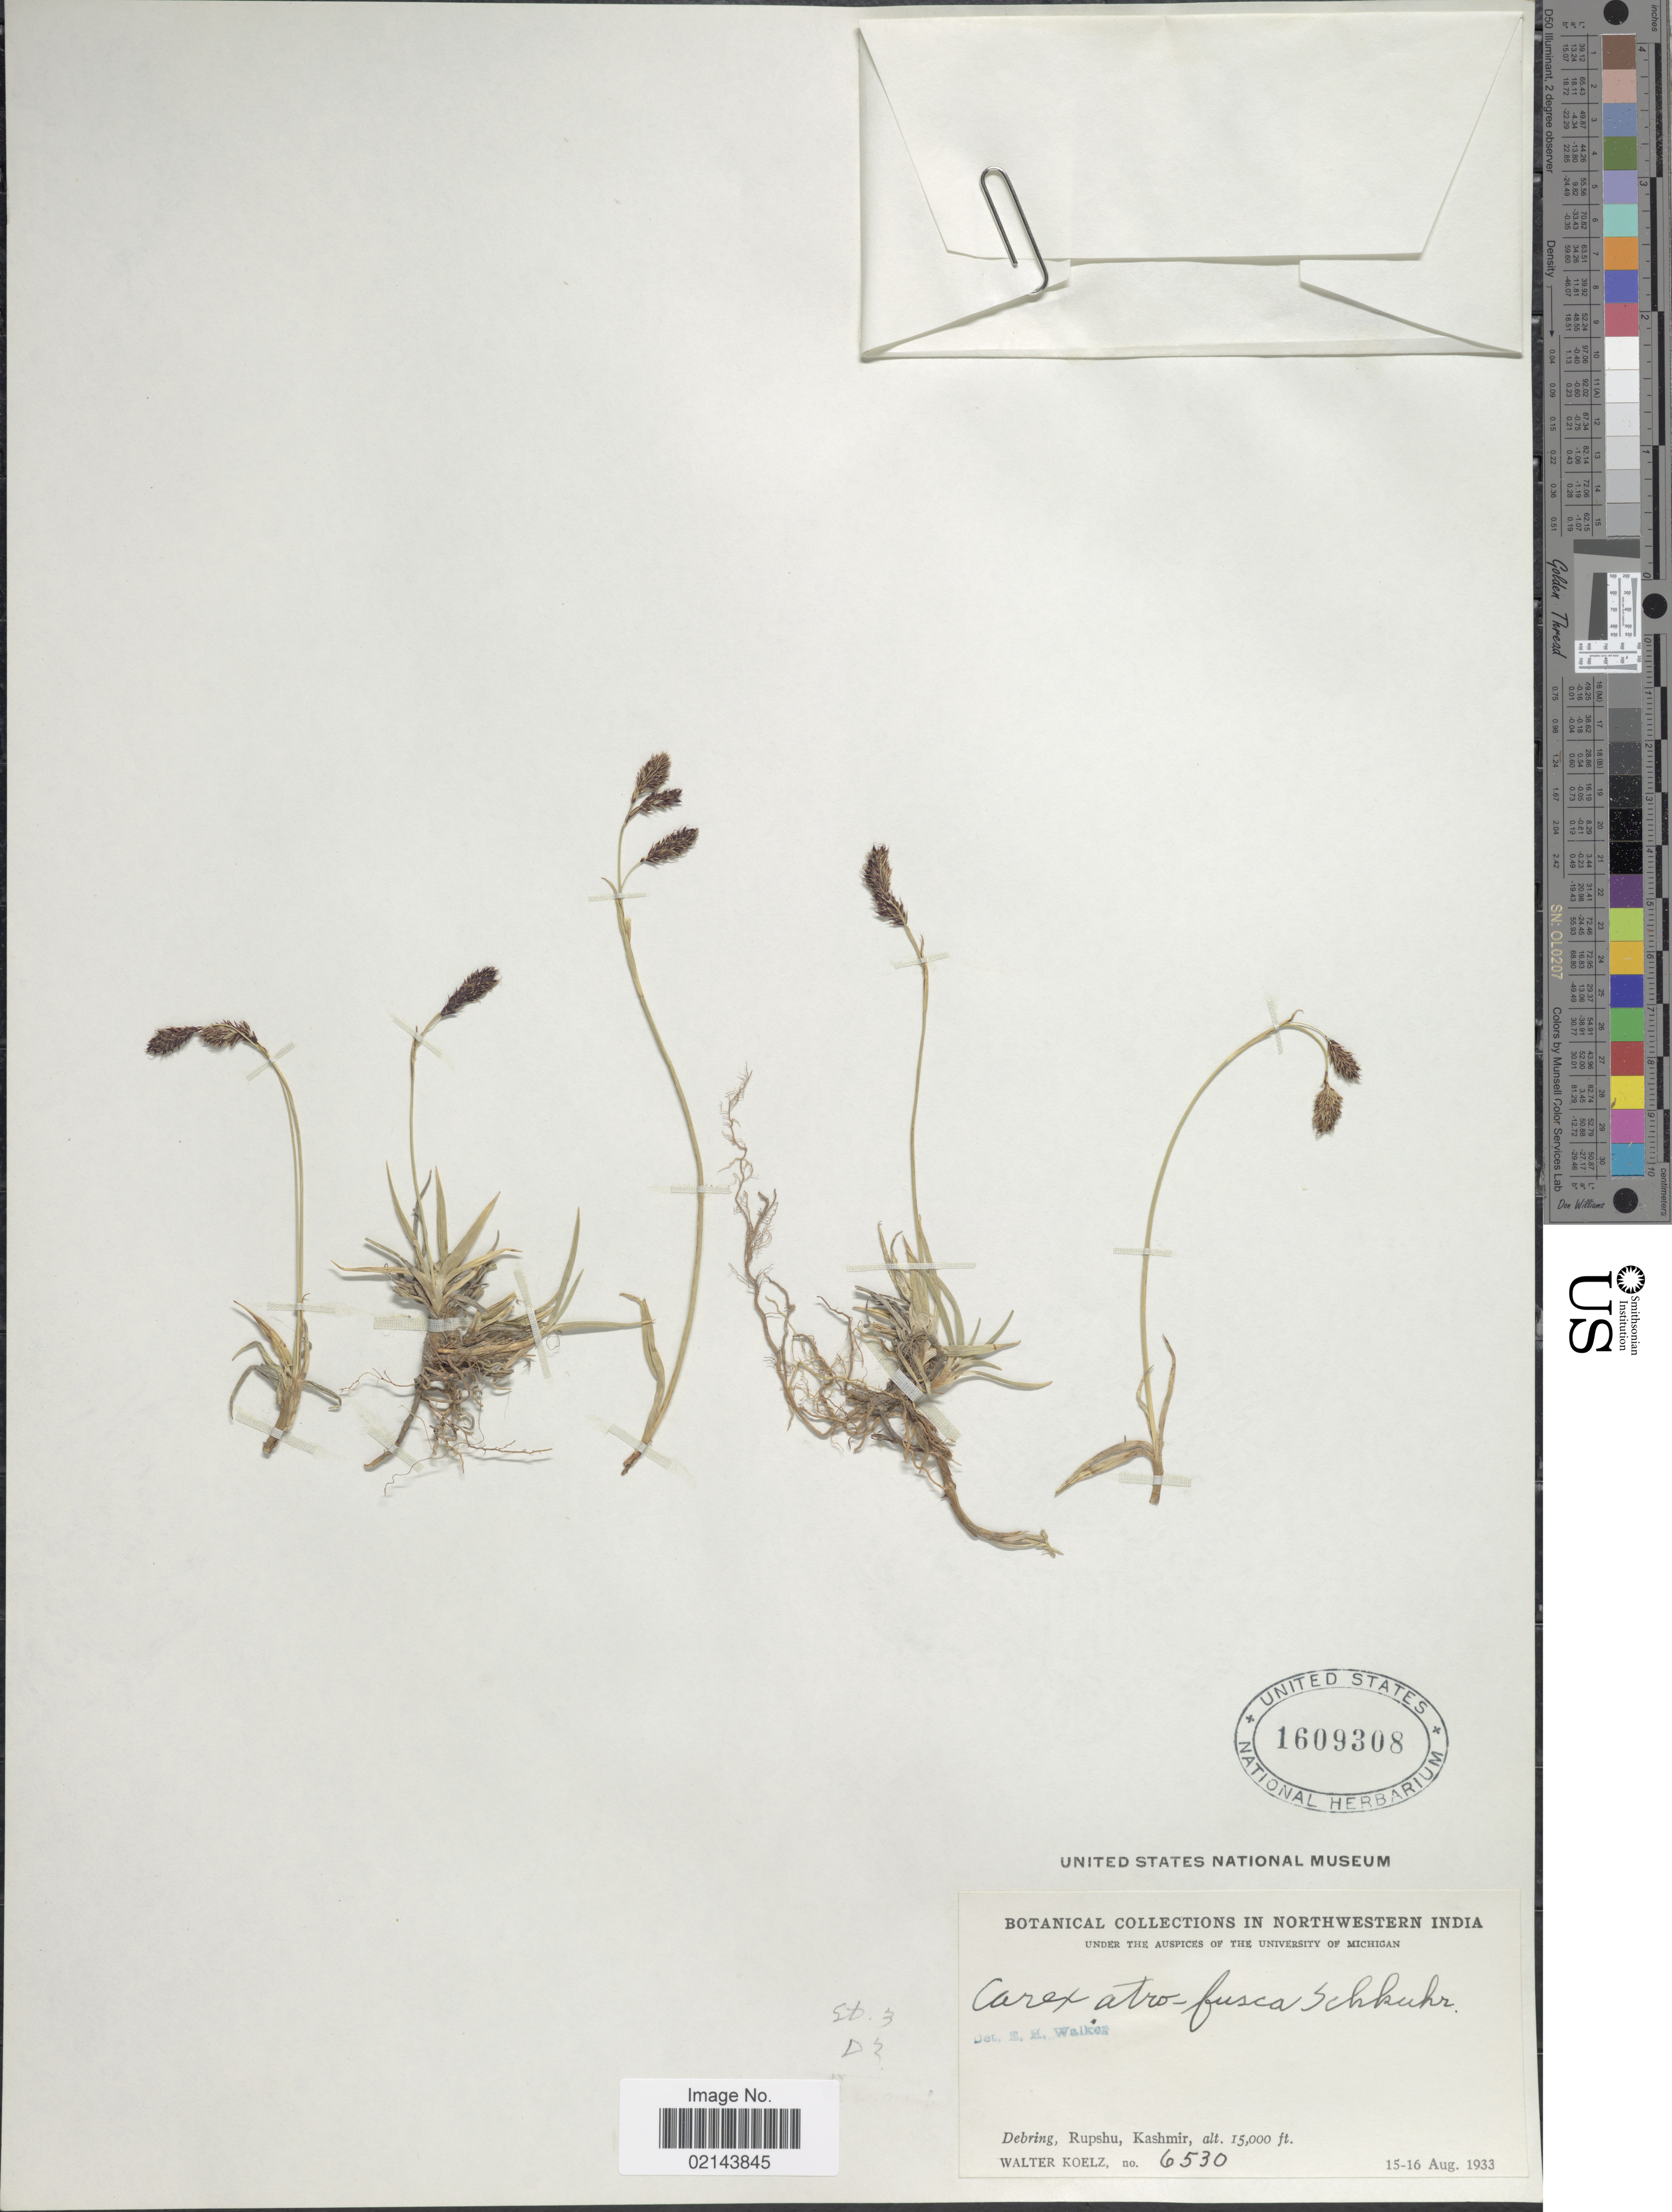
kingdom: Plantae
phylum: Tracheophyta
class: Liliopsida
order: Poales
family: Cyperaceae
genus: Carex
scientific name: Carex atrofusca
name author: Schkuhr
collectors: W. N. Koelz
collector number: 6530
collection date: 1933-08-15/1933-08-16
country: India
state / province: Jammu and Kashmir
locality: Northwestern India. Debring, Rupshu, Kashmir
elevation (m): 4572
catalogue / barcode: US 1609308